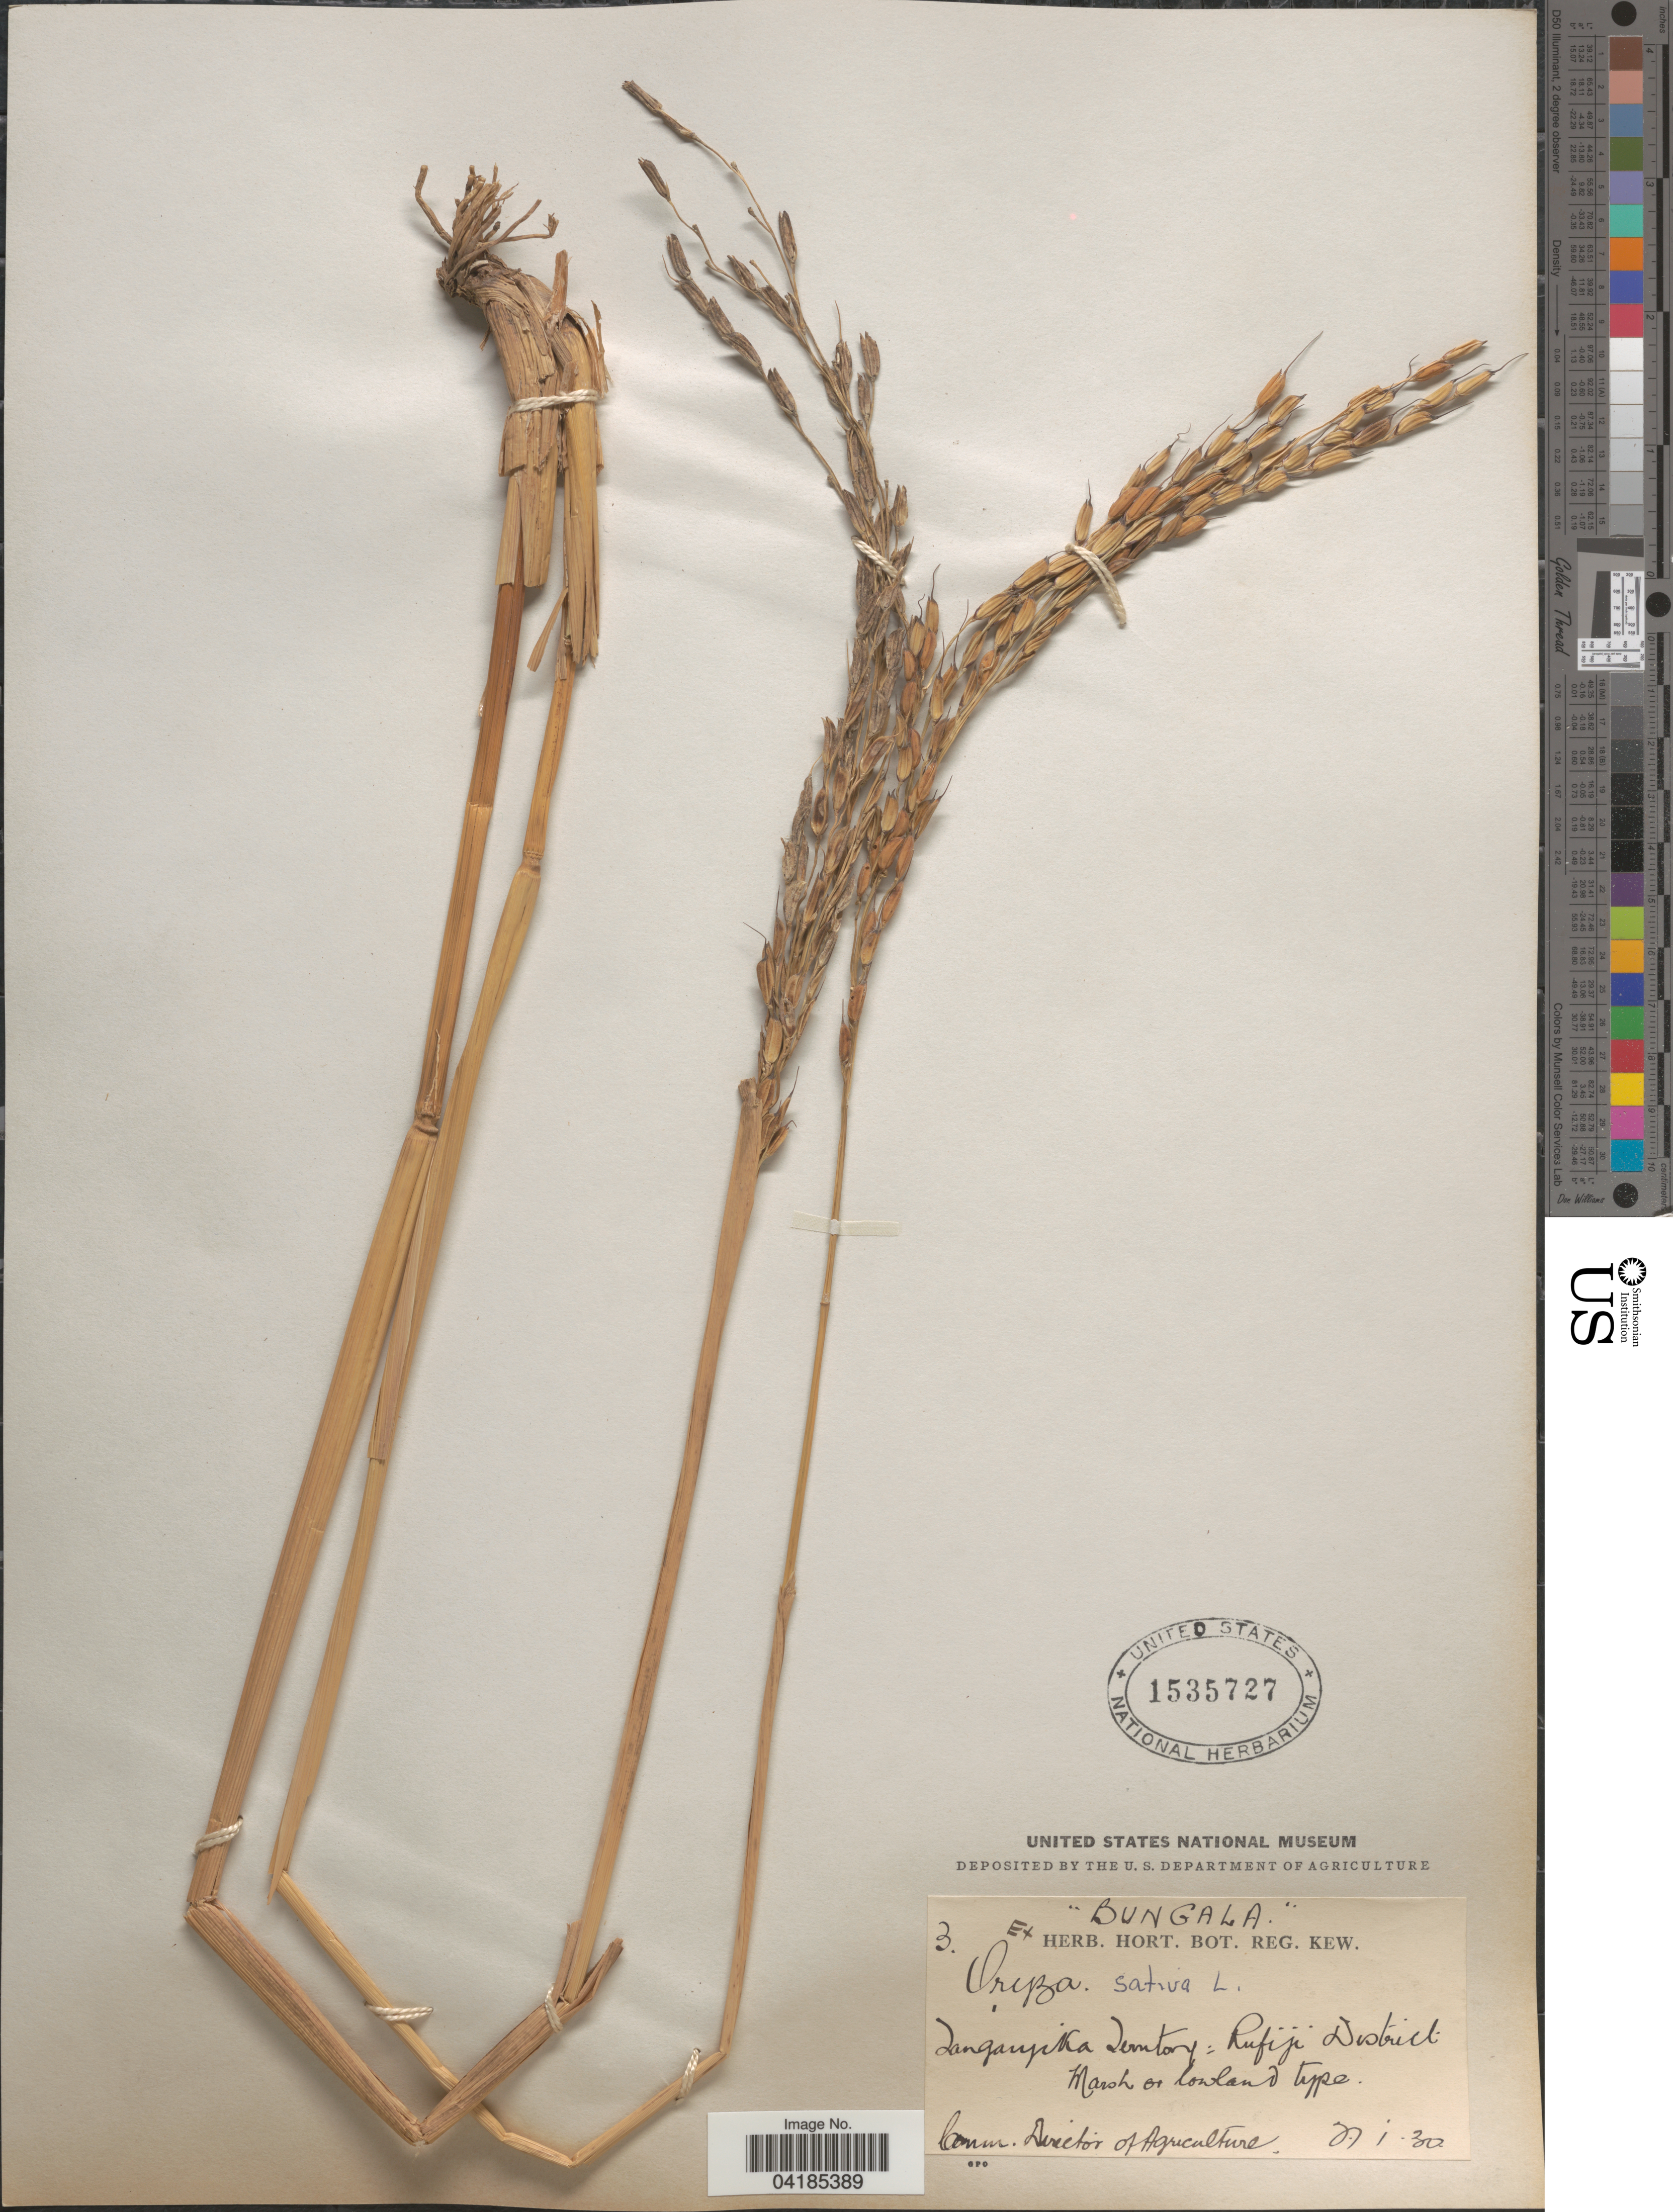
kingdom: Plantae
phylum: Tracheophyta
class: Liliopsida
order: Poales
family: Poaceae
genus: Oryza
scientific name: Oryza sativa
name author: L.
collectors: ex herb. Hort. Reg. Kew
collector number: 3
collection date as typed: Transcribed d/m/y: 27/1/30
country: Tanzania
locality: Tanganyika Territory: Rufiji District.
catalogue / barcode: US 1535727